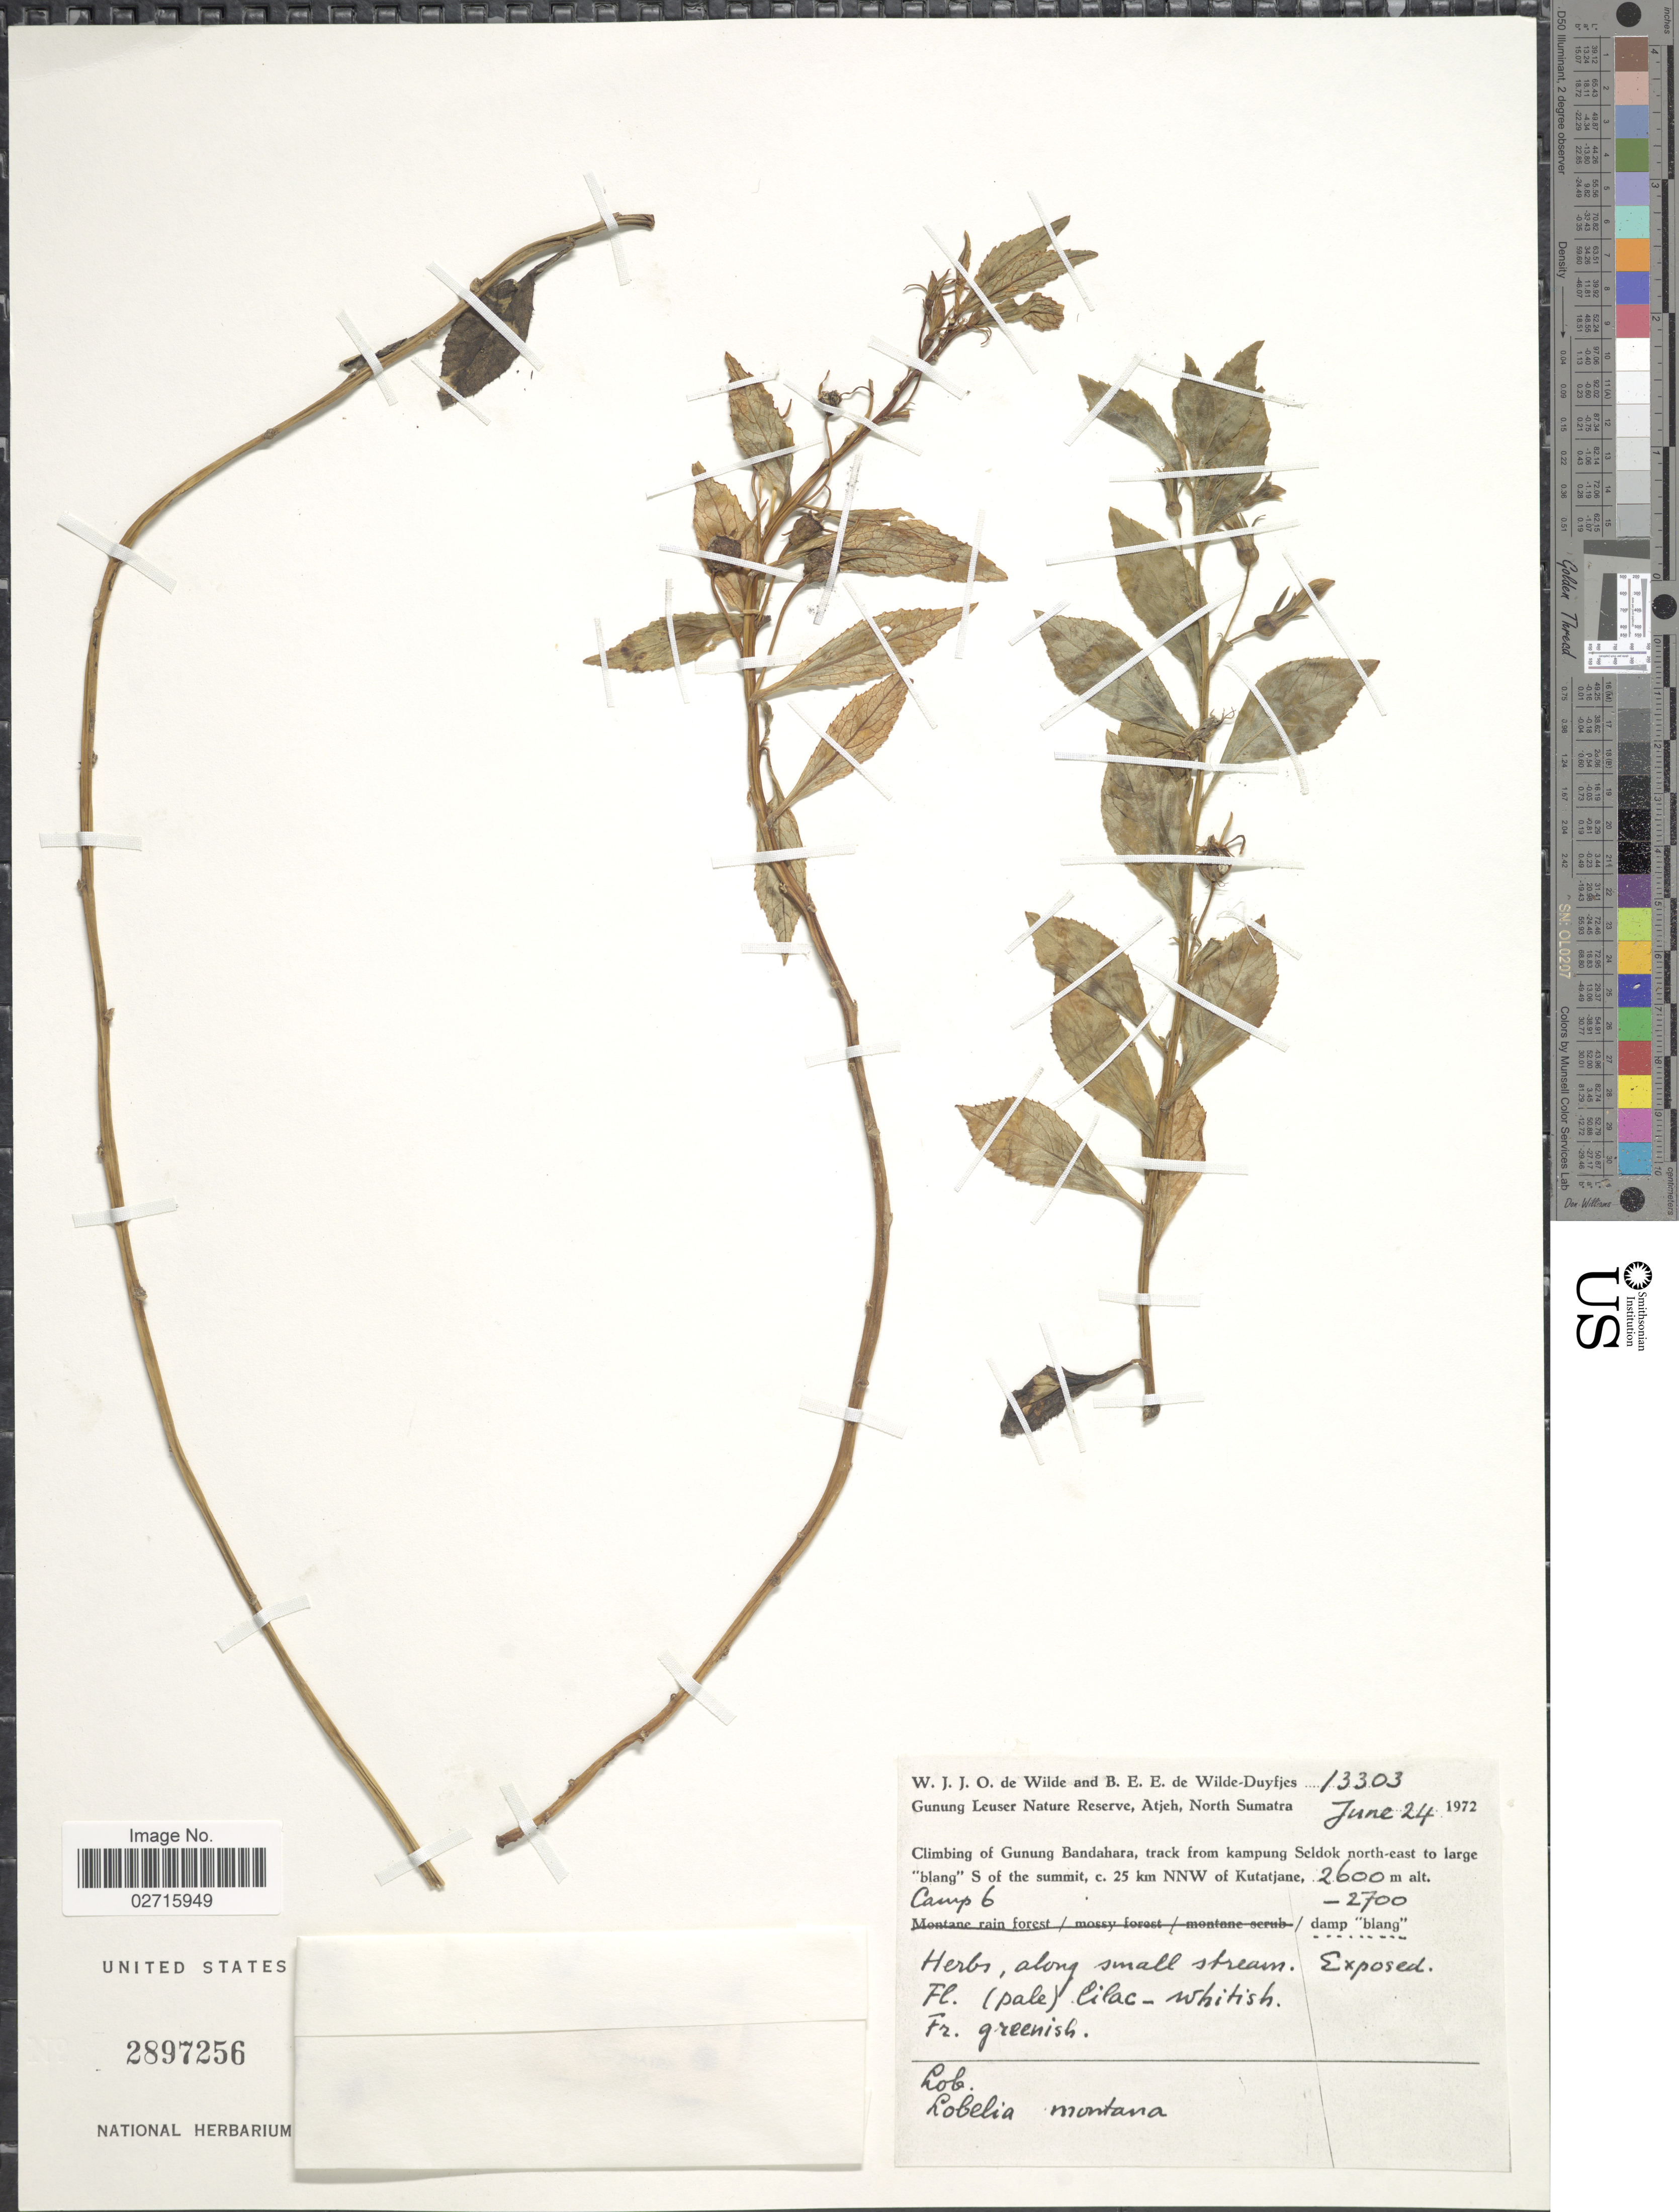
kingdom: Plantae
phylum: Tracheophyta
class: Magnoliopsida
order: Asterales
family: Campanulaceae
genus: Lobelia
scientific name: Lobelia montana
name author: Reinw. ex Blume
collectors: W. J. de Wilde & B. E. de Wilde-Duyfjes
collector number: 13303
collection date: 1972-06-24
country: Indonesia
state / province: Sumatra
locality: Gunung Leuser Nature Reserve, Atjeh, North Sumatra, Climbing of Gunung Bandahara, track from kampung Seldok north-east to large "blang"S of the summit, c. 25 km NNW of Kutatjane, Camp 6.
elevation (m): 2600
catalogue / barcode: US 2897256